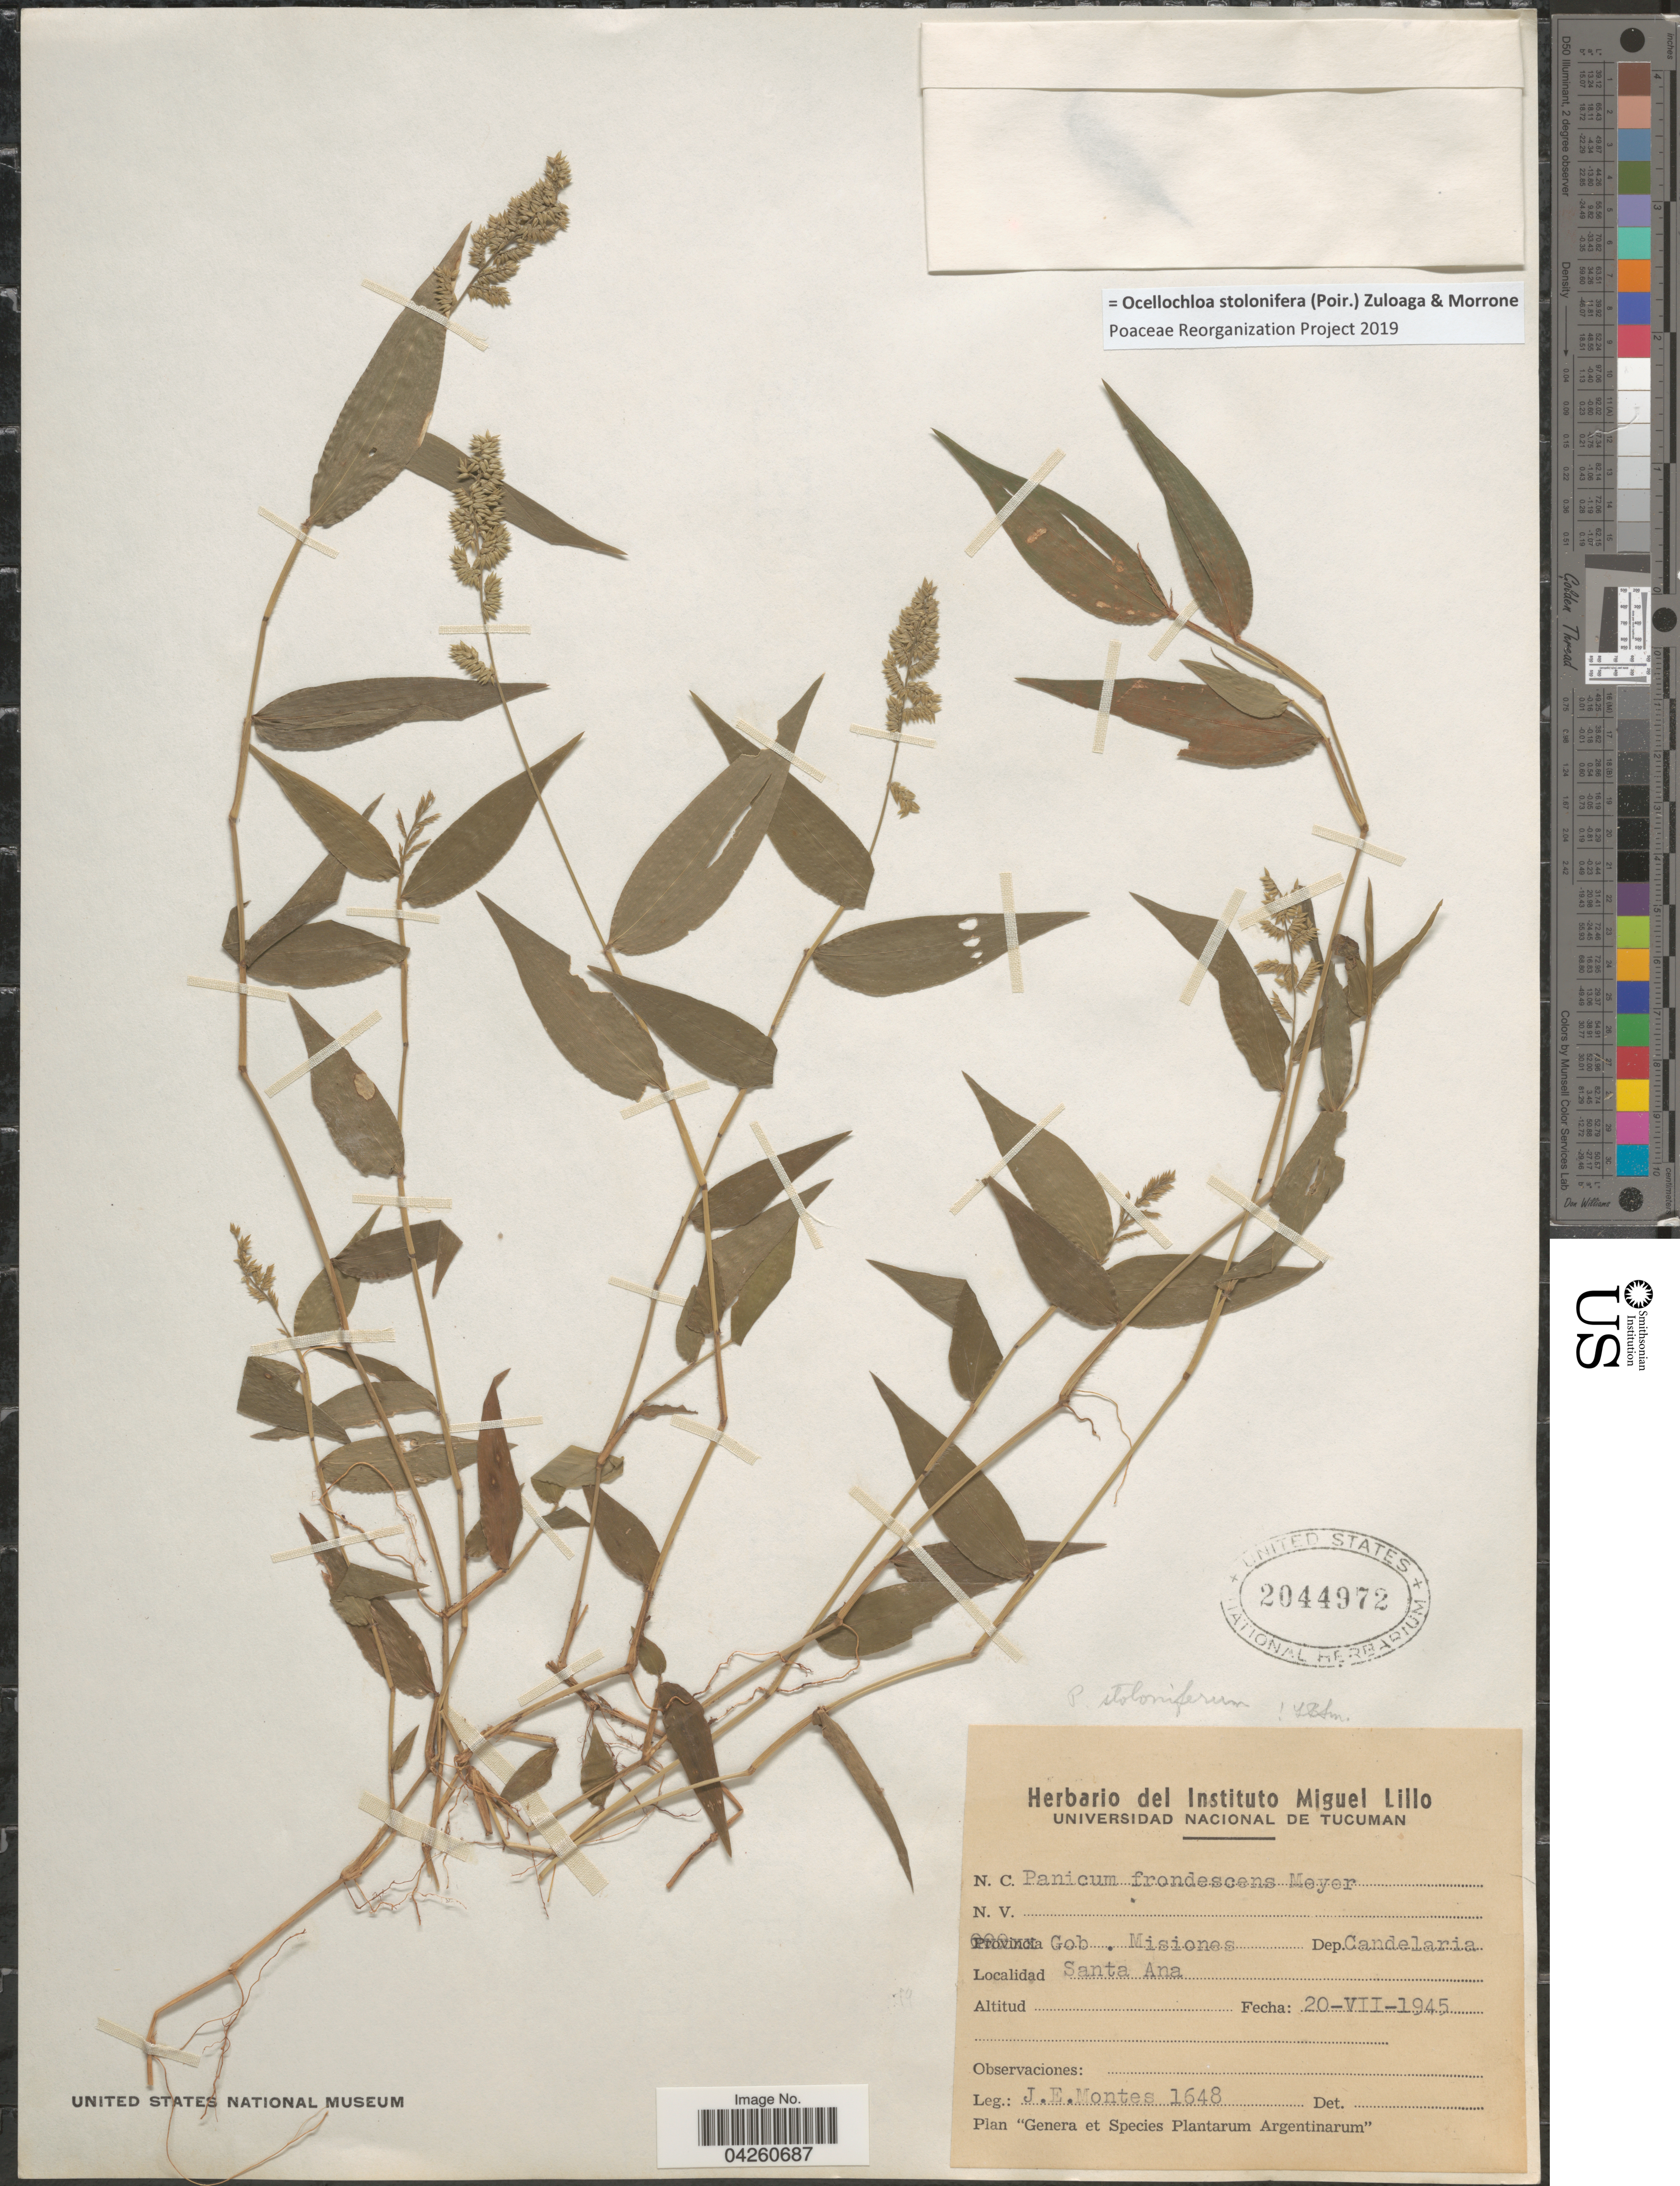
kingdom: Plantae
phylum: Tracheophyta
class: Liliopsida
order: Poales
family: Poaceae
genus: Ocellochloa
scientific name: Ocellochloa stolonifera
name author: (Poir.) Zuloaga & Morrone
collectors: J. E. Montes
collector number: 1648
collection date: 1945-07-20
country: Argentina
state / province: Misiones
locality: Gob. Misiones. Dep. Candelaria. Santa Ana.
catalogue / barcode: US 2044972